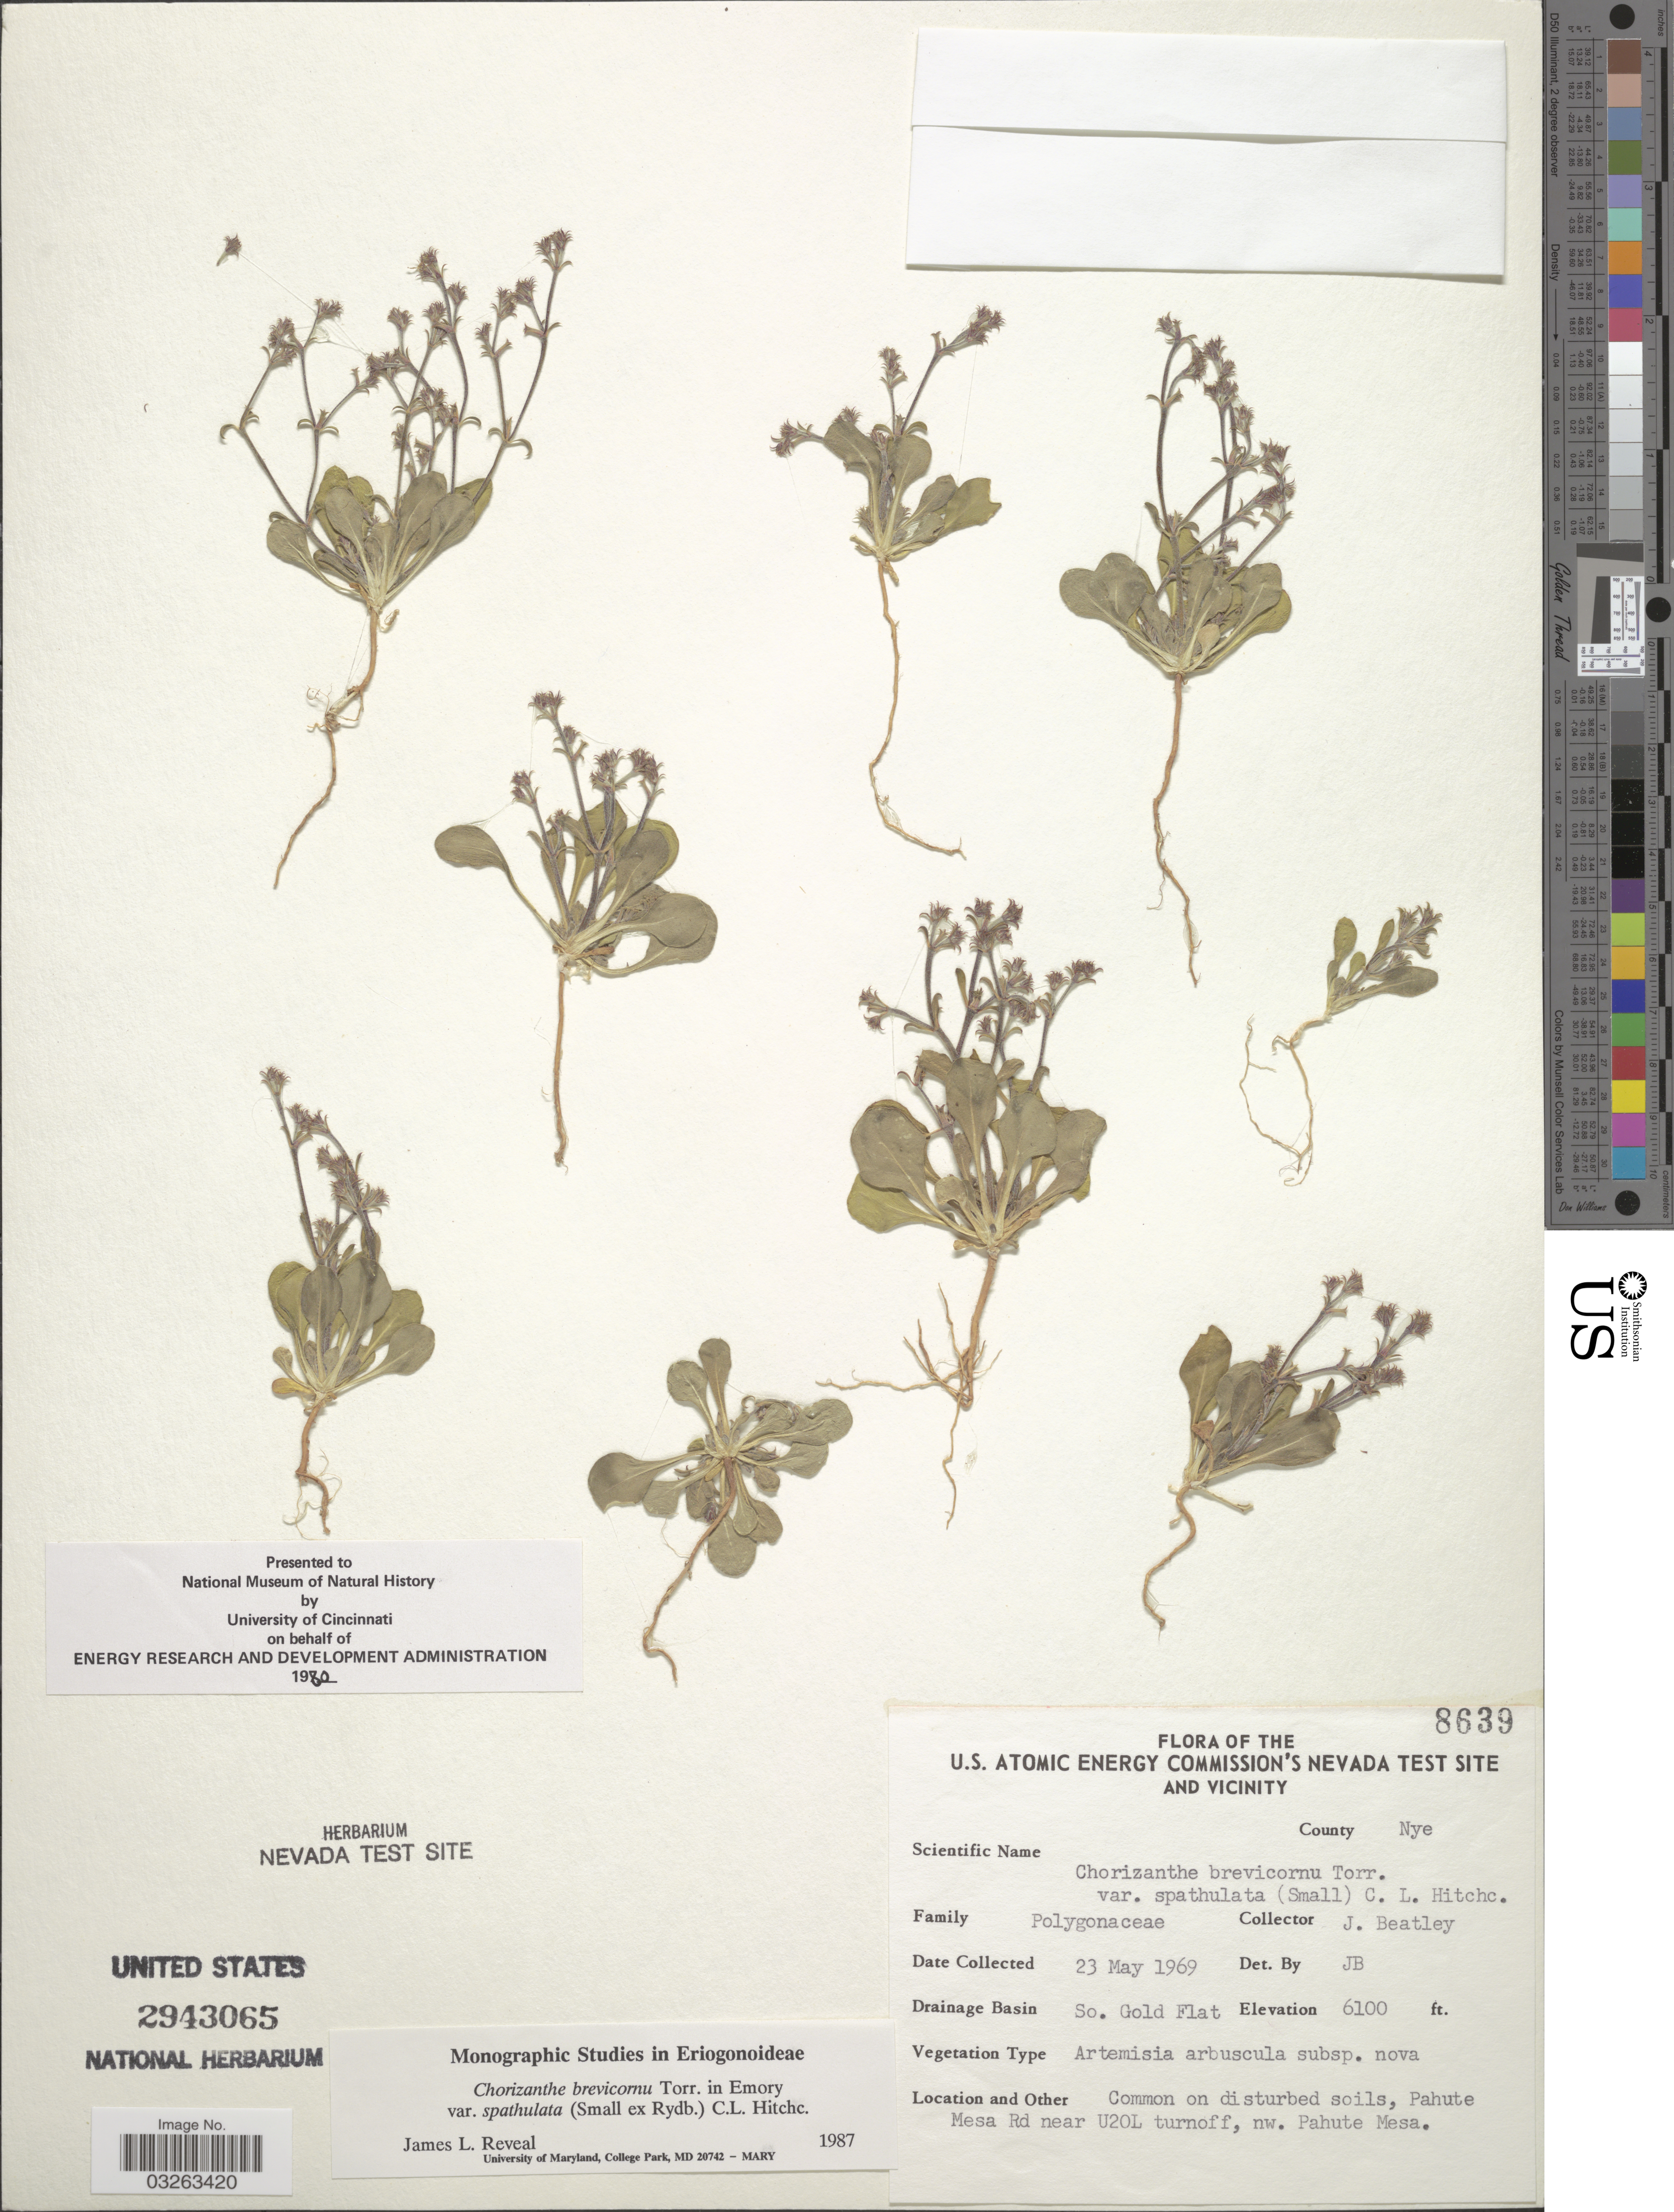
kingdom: Plantae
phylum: Tracheophyta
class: Magnoliopsida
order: Caryophyllales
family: Polygonaceae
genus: Chorizanthe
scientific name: Chorizanthe brevicornu var. spathulata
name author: (Small ex Rydb.) C.L. Hitchc.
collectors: J. C. Beatley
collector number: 8639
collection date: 1969-05-23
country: United States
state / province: Nevada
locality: U.S. Atomic Energy Commission's Nevada Test Site and Vicinity. County Nye. Drainage Basin So. Gold Flat. Pahute Mesa Rd near U20L turnoff, nw. Pahute Mesa.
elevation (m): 1859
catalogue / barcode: US 2943065